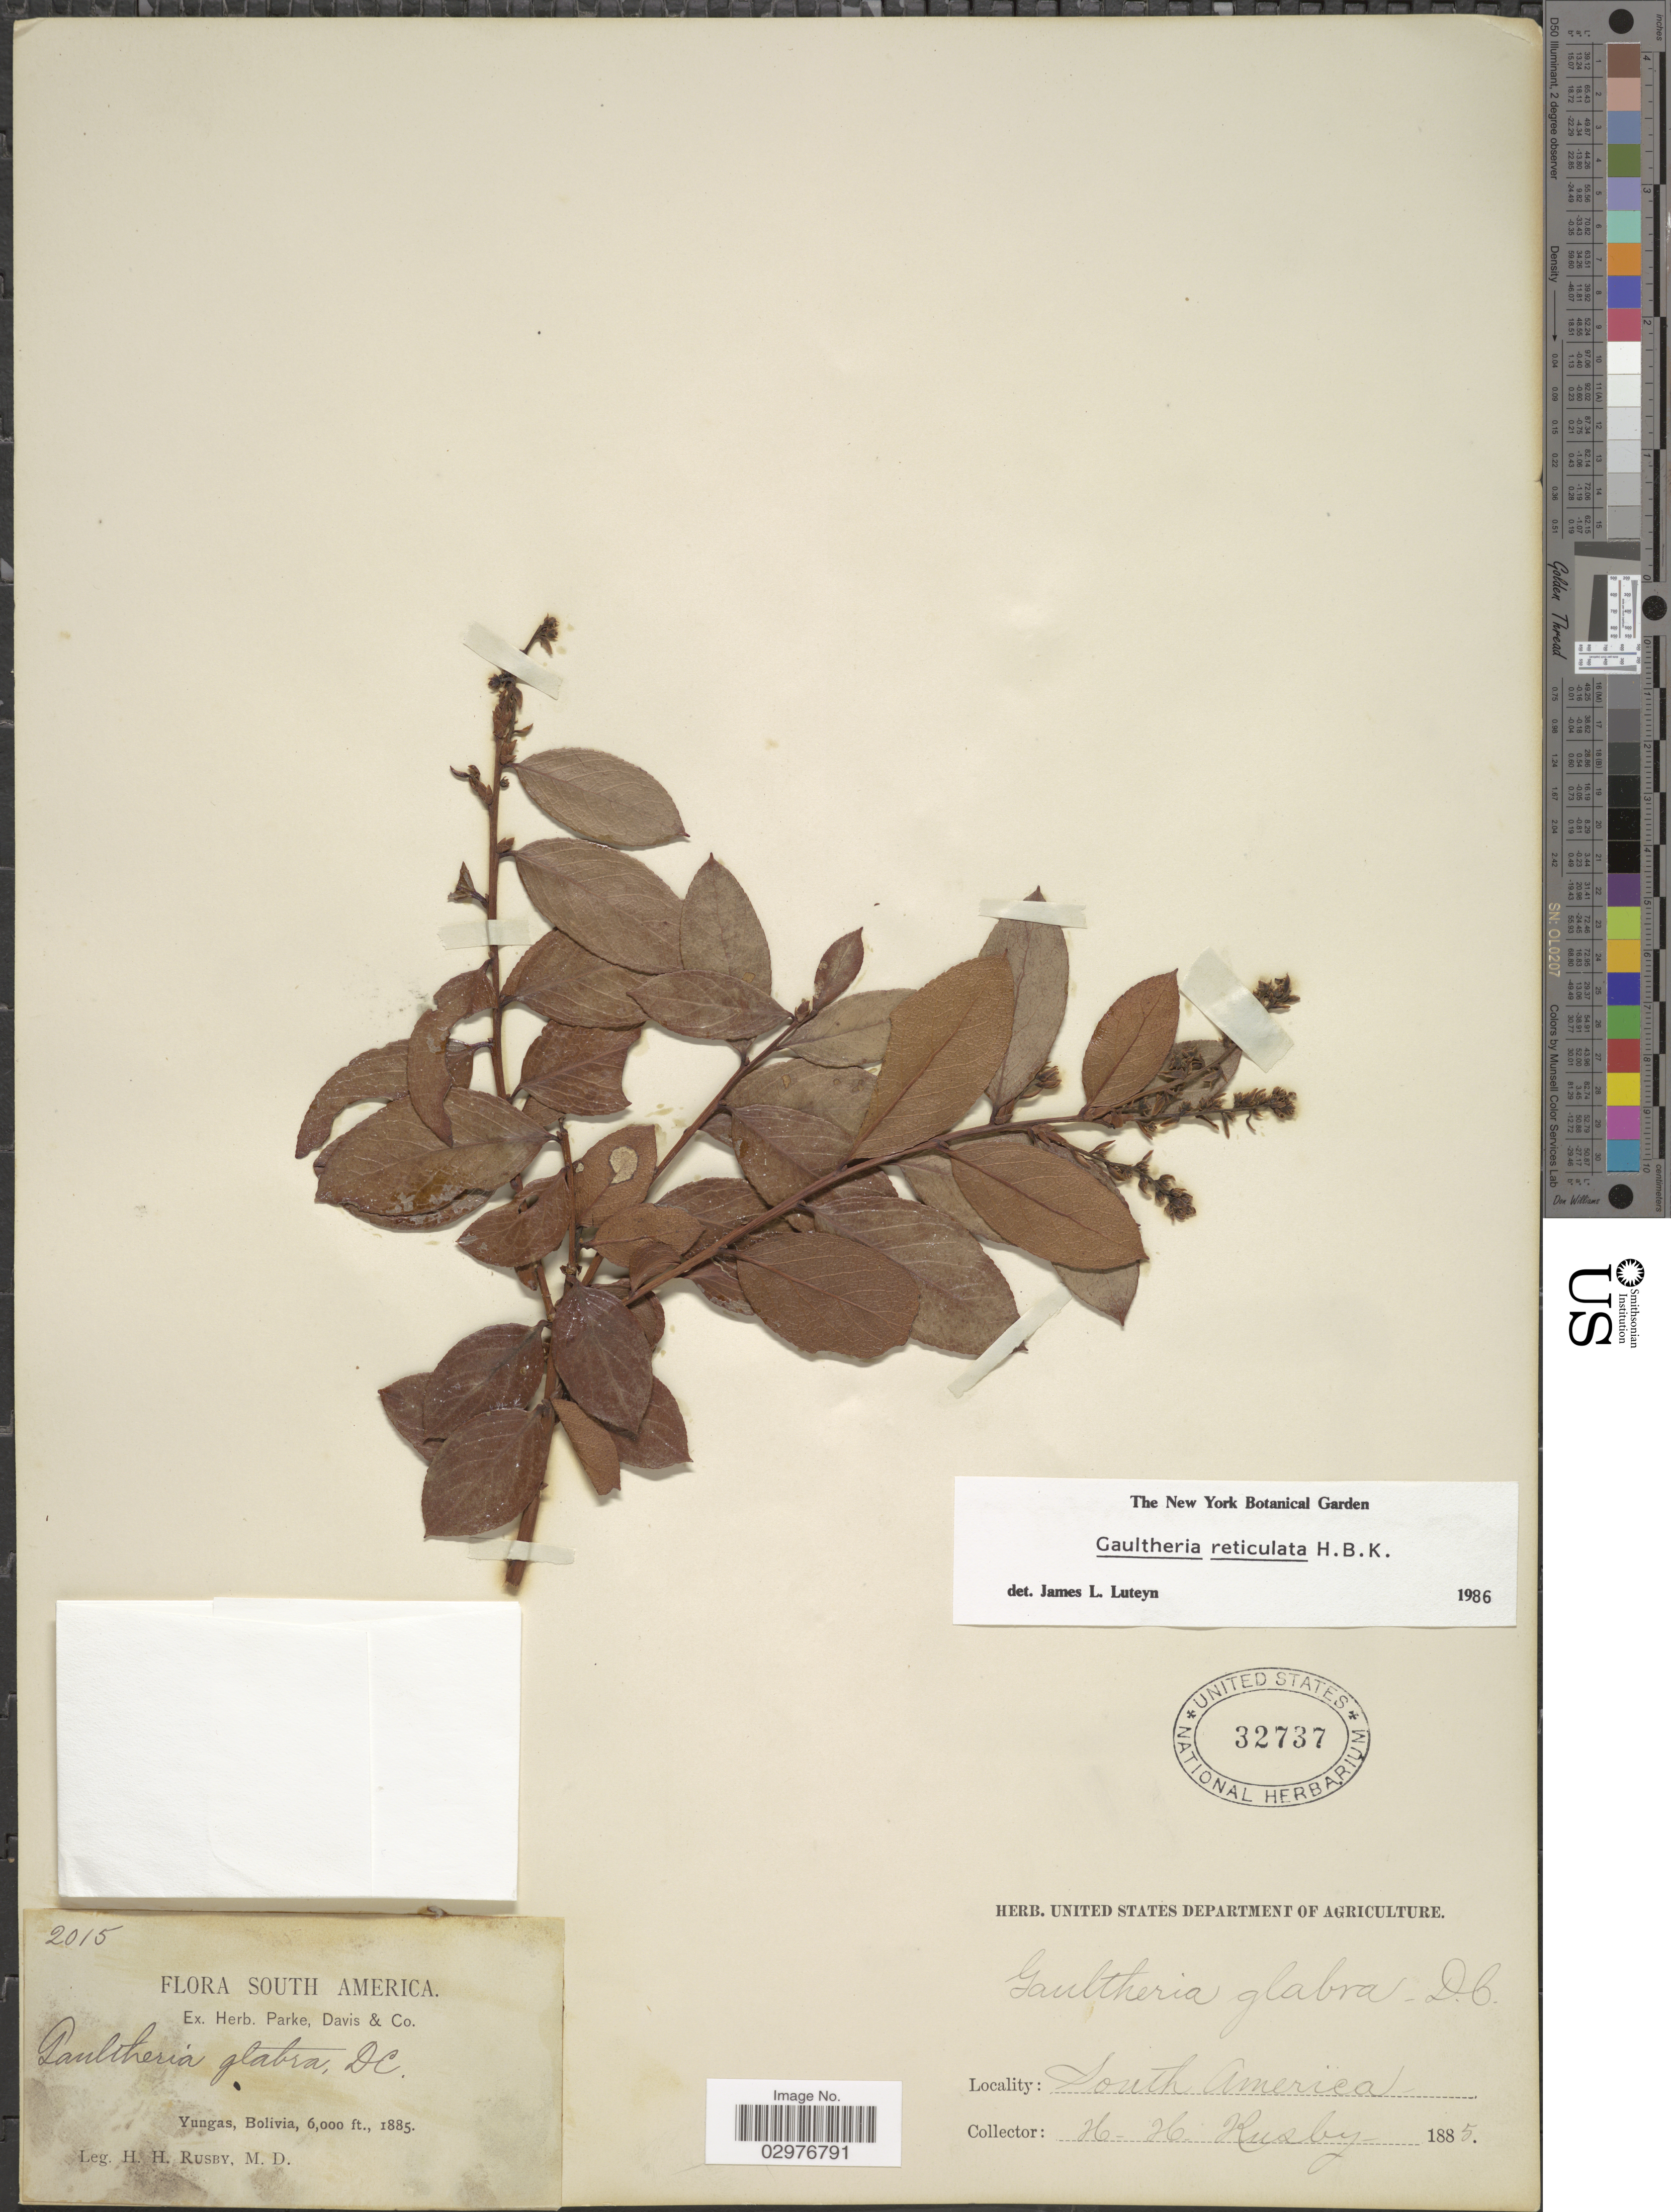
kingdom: Plantae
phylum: Tracheophyta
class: Magnoliopsida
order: Ericales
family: Ericaceae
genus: Gaultheria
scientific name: Gaultheria reticulata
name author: Kunth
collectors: H. H. Rusby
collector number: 2015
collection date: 1885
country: Bolivia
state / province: La Paz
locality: Yungas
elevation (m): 1829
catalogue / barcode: US 32737